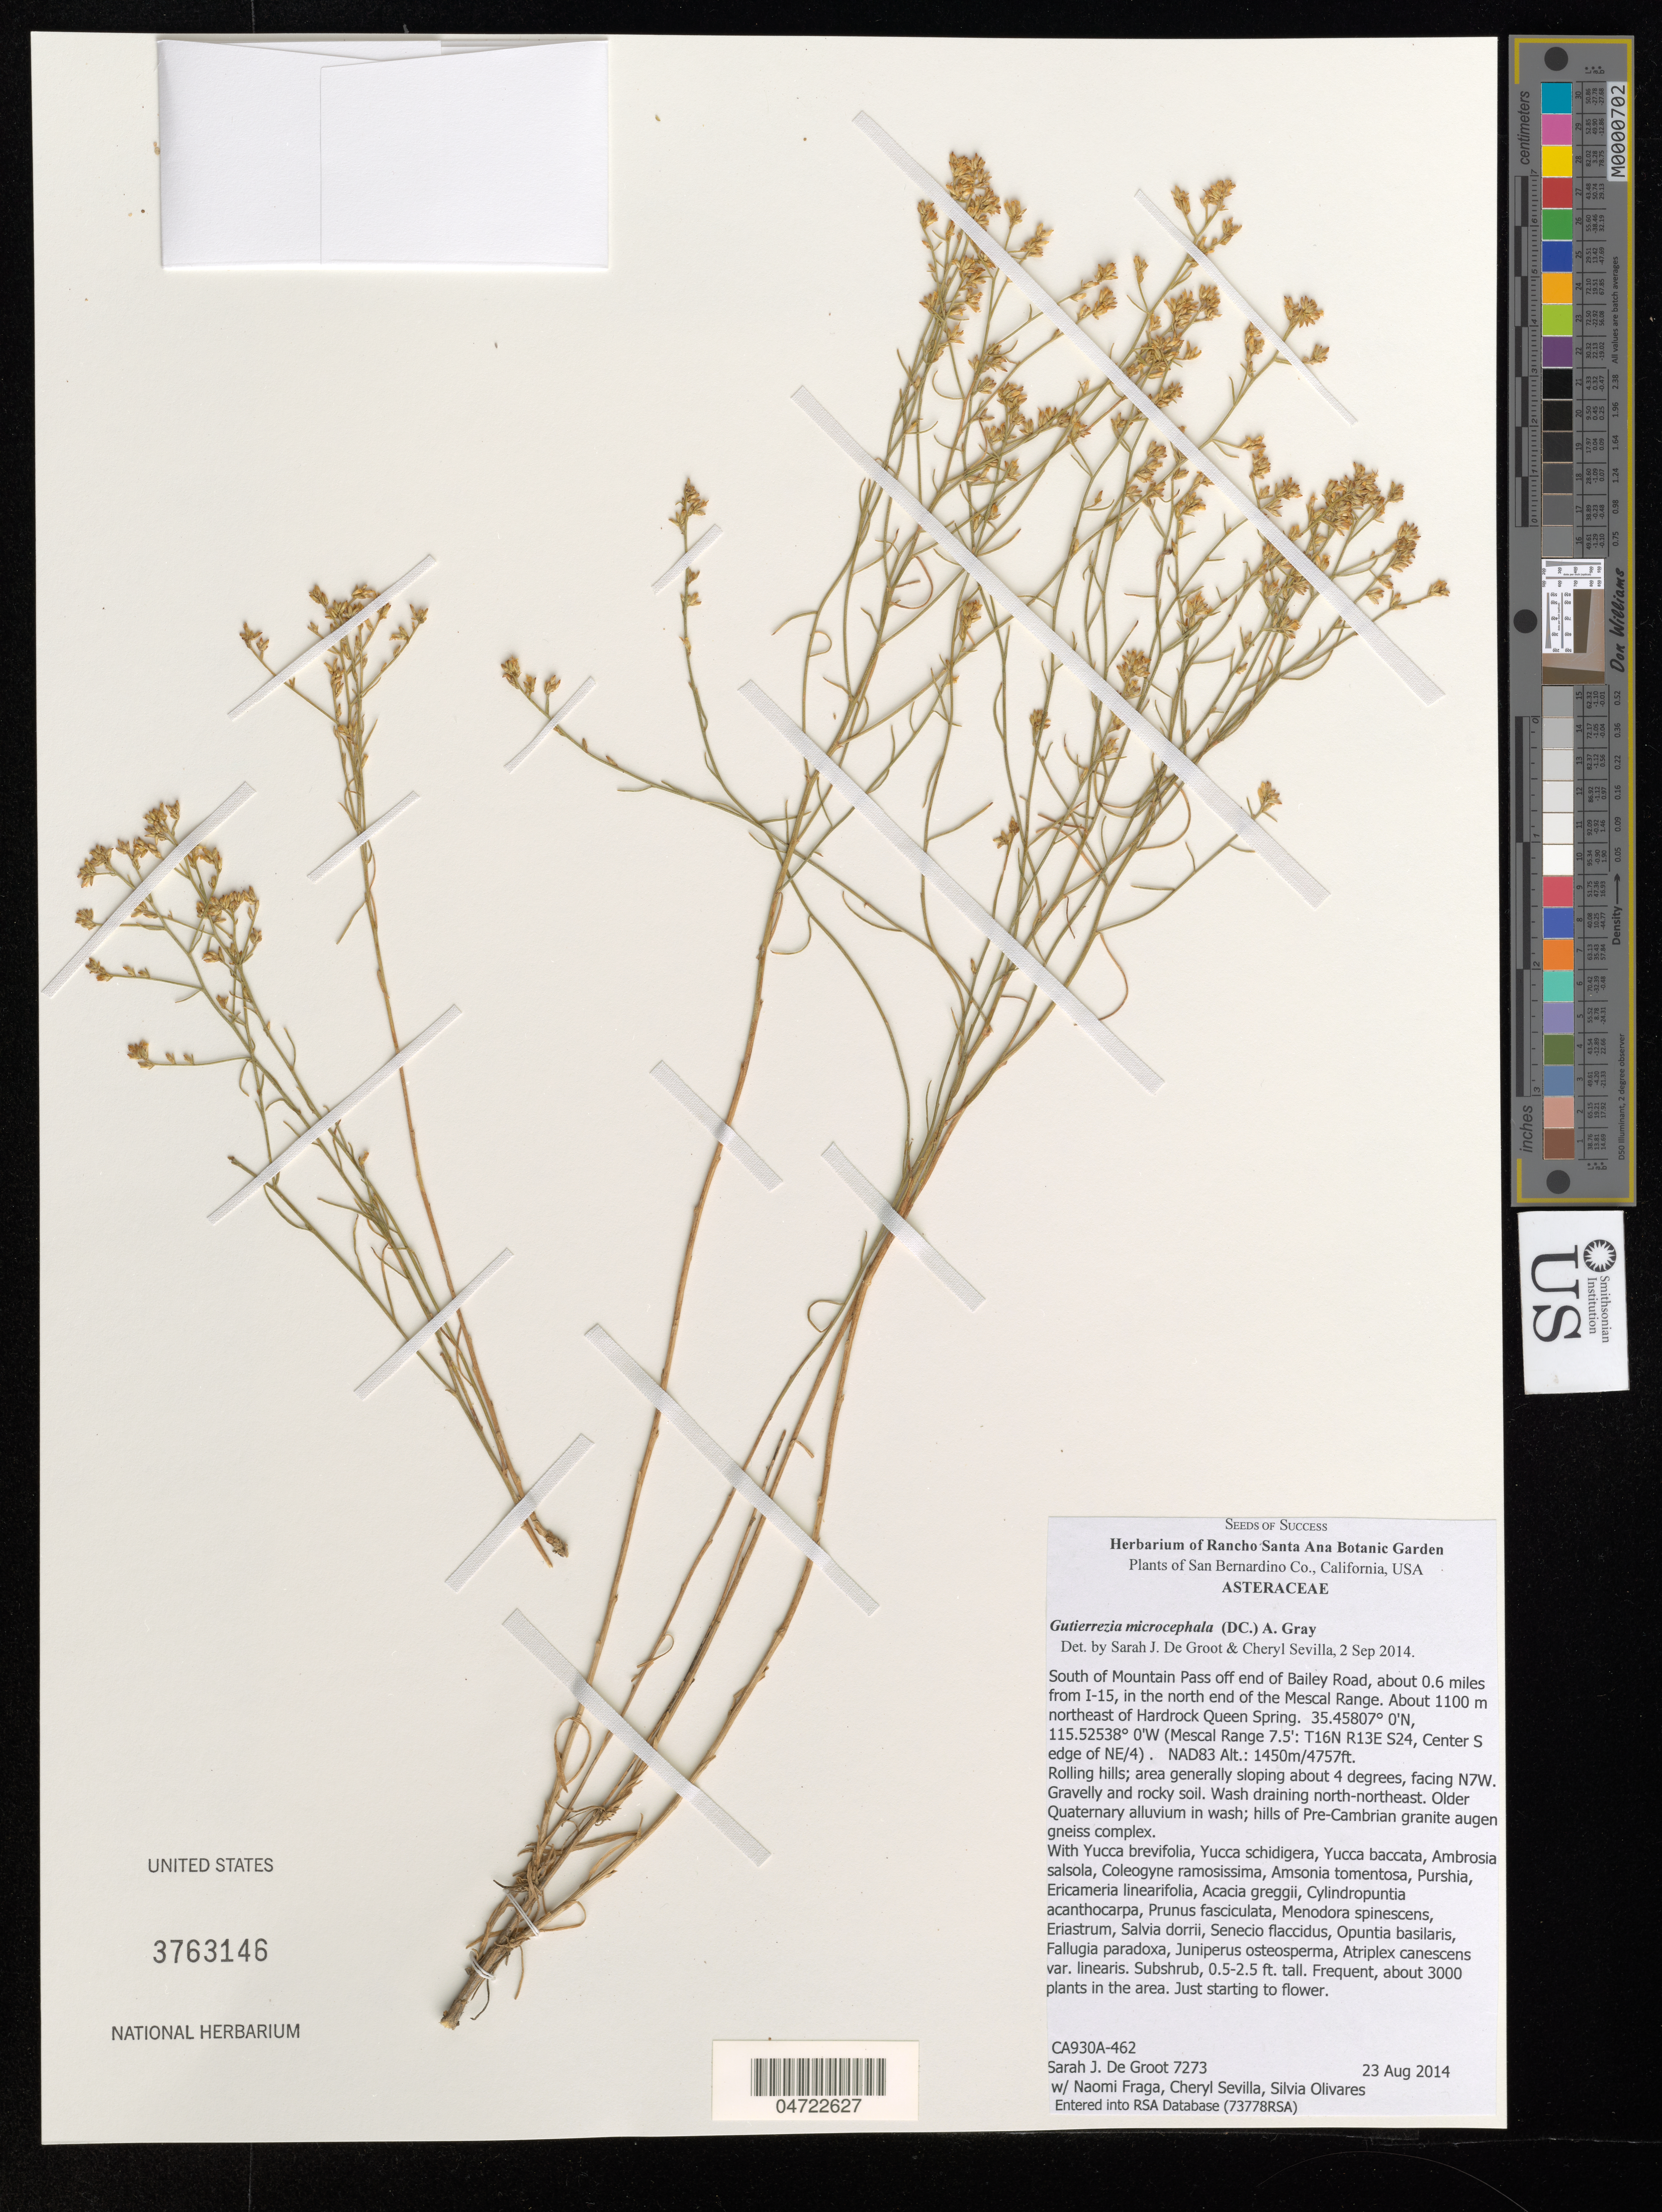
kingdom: Plantae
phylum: Tracheophyta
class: Magnoliopsida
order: Asterales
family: Asteraceae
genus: Gutierrezia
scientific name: Gutierrezia microcephala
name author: (DC.) A. Gray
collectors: S. De Groot, N. Fraga, C. Sevilla & S. Olivares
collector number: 7273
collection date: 2014-08-23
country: United States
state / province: California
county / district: San Bernardino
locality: San Bernardino Co. South of Mountain Pass off end of Bailey Road, about 0.6 miles from I-15, in the north end of the Mescal Range. About 1100 m northeast of Hardrock Queen Spring. (Mescal Range 7.5': T16N R13E S24, Center S edge of NE/4). NAD83.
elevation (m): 1450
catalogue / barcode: US 3763146